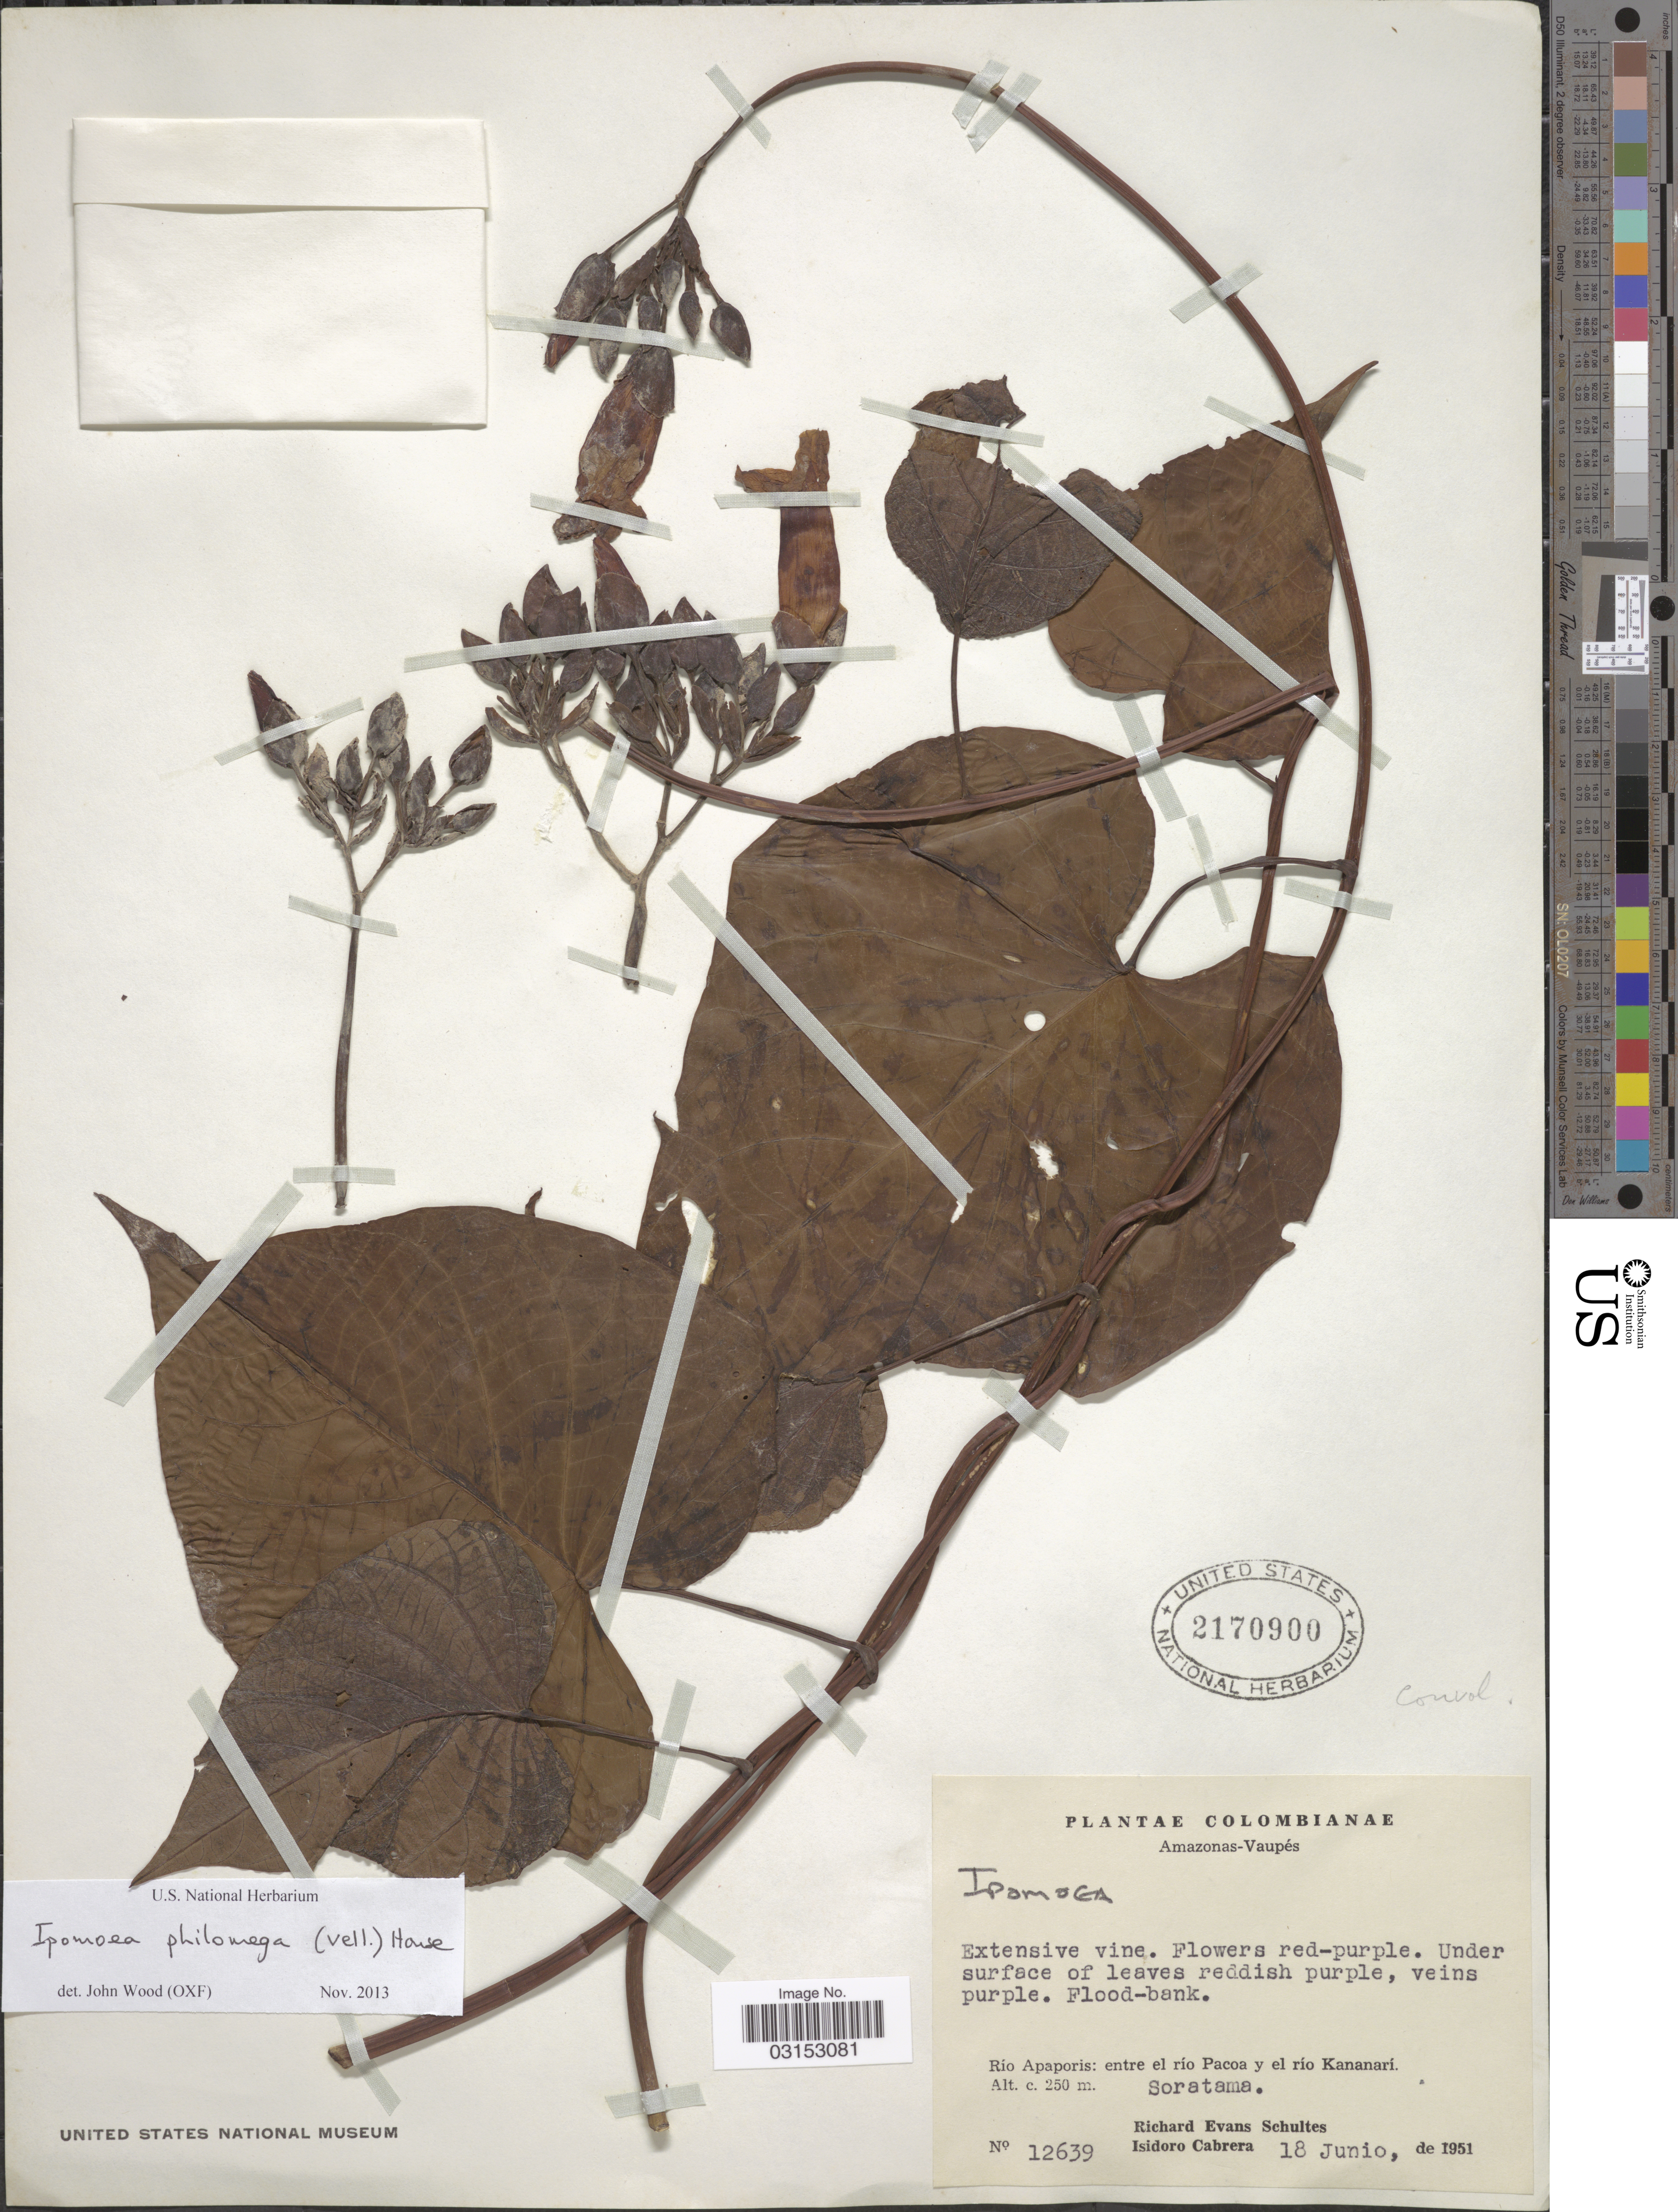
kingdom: Plantae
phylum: Tracheophyta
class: Magnoliopsida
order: Solanales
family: Convolvulaceae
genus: Ipomoea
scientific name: Ipomoea pterodes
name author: Choisy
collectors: R. E. Schultes & I. Cabrera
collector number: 12639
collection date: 1951-06-18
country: Colombia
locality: Amazonas - Vaupés, Río Apaporis: entre el Río Pacoa y el río Kananarí, Soratama.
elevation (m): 250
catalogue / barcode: US 2170900